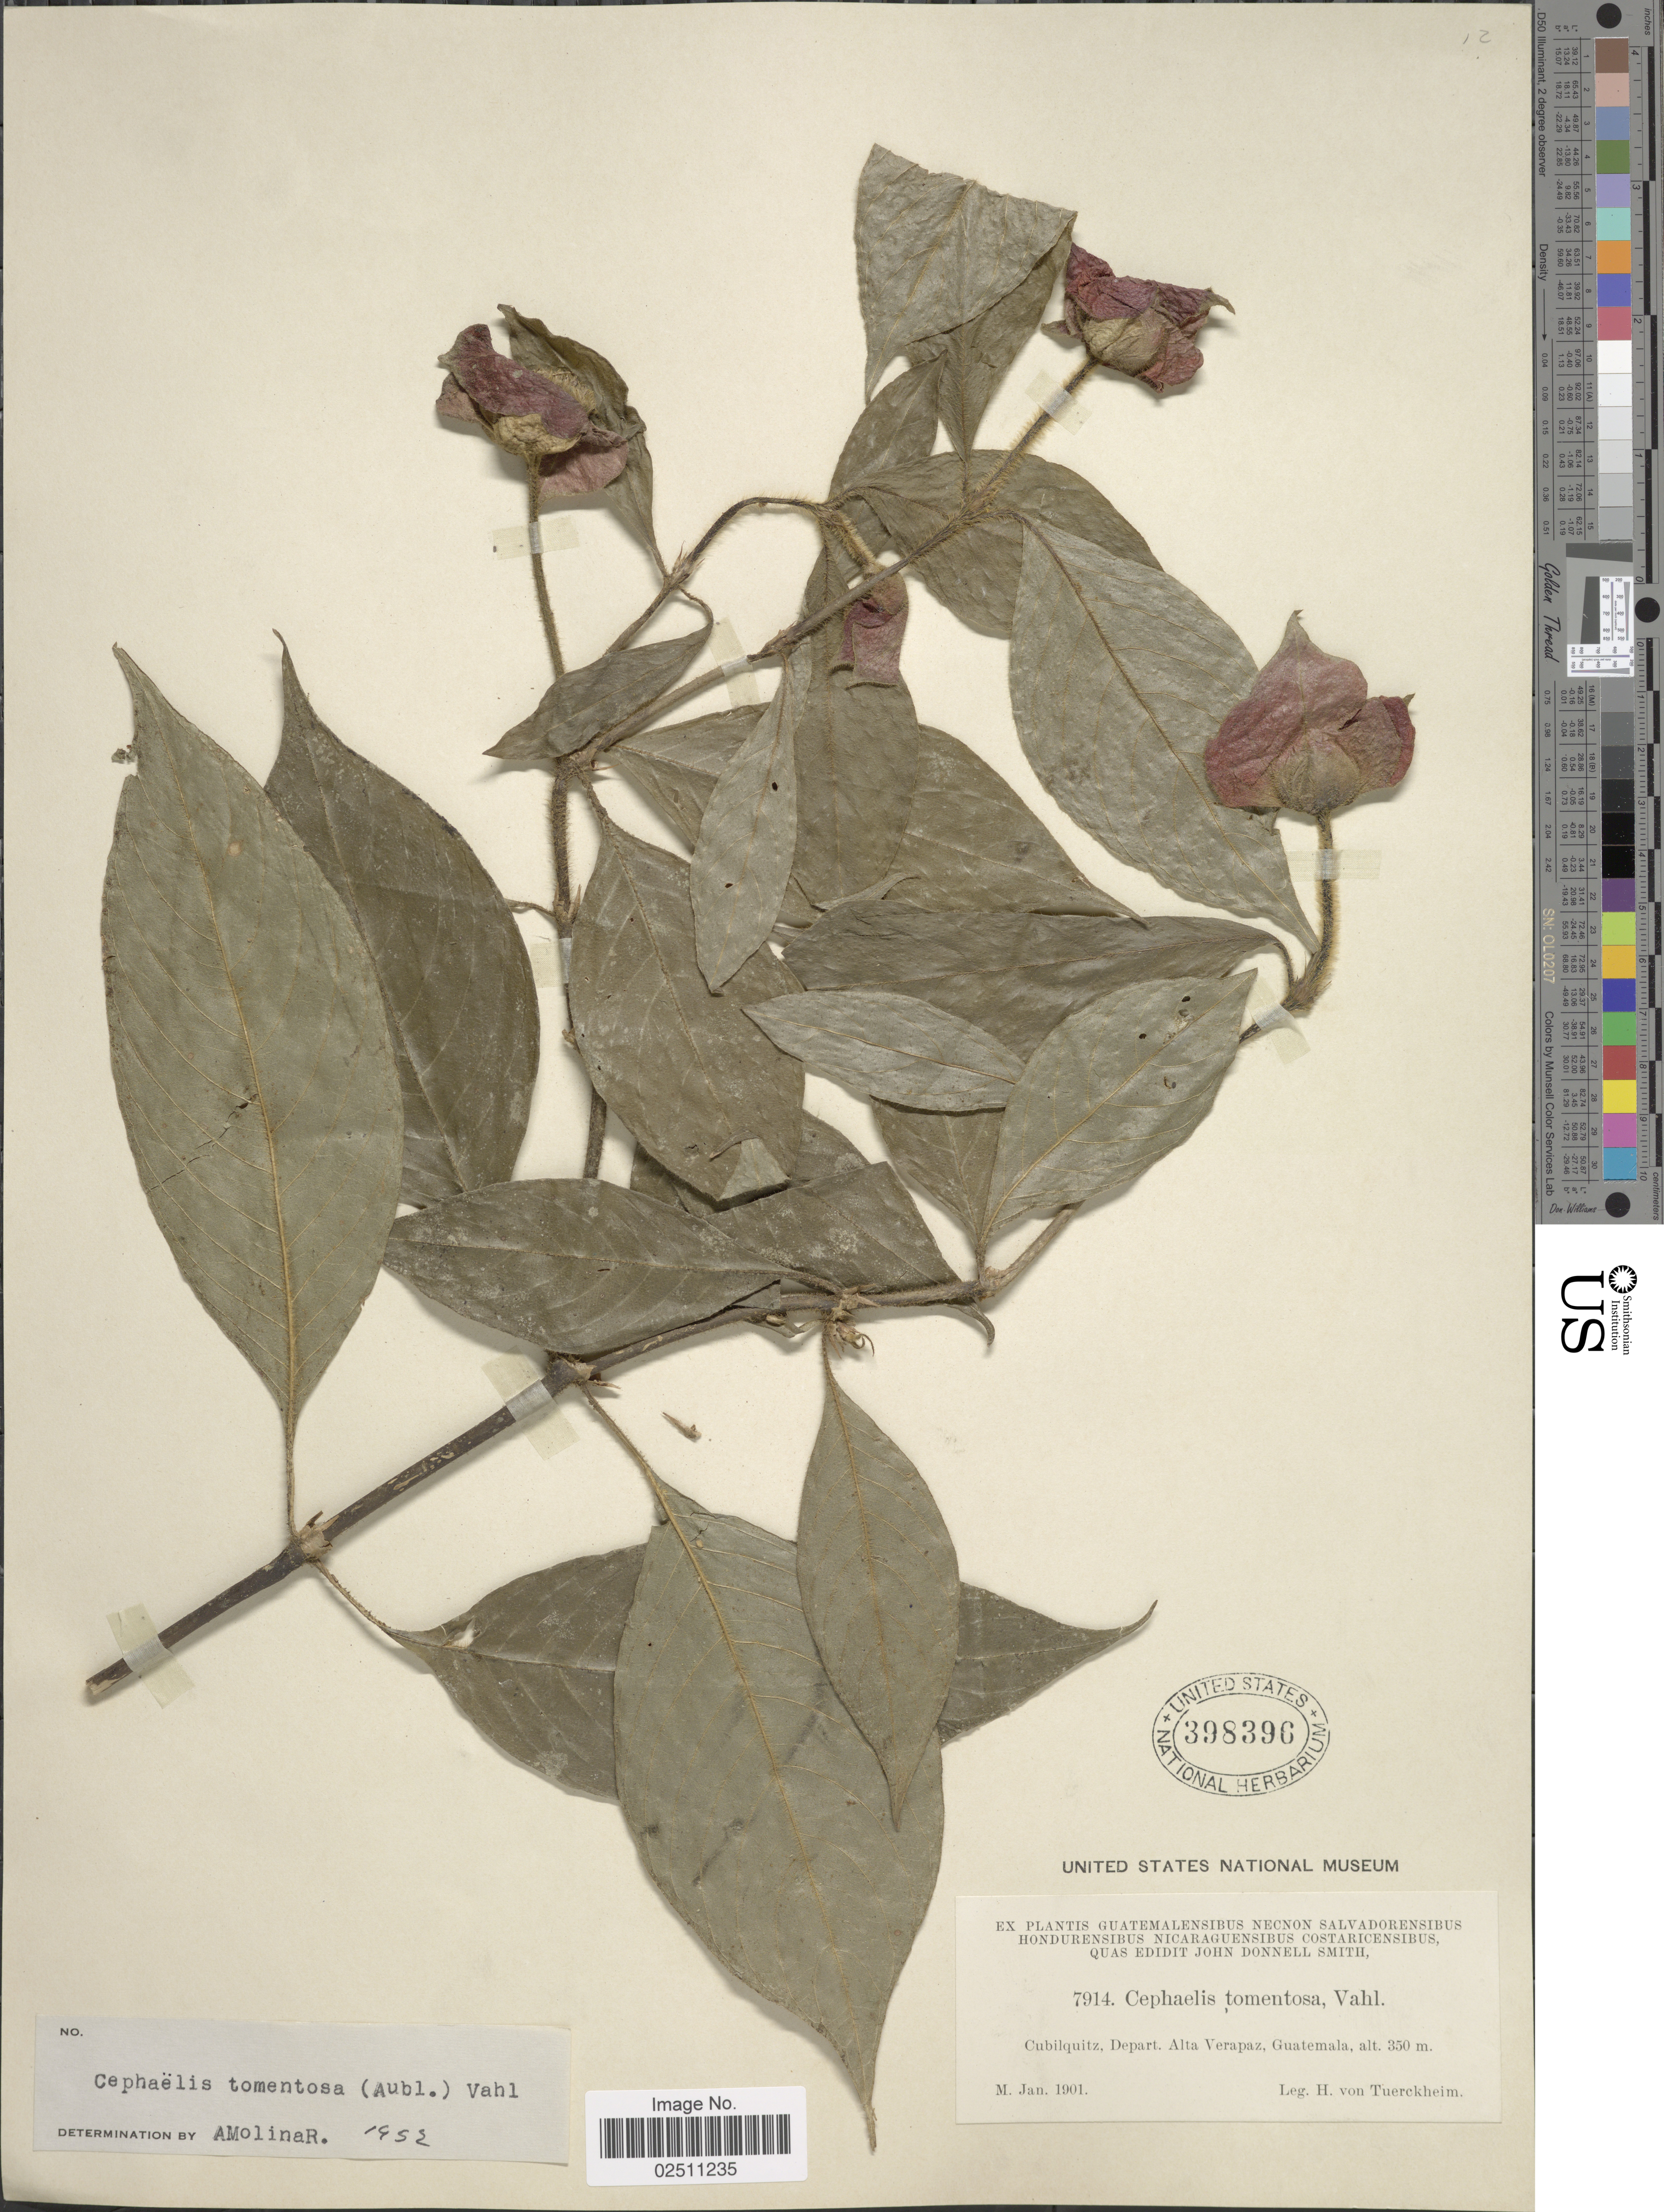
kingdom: Plantae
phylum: Tracheophyta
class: Magnoliopsida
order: Gentianales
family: Rubiaceae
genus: Psychotria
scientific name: Psychotria poeppigiana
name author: Müll. Arg.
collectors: H. von Türckheim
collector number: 7914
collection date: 1901-01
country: Guatemala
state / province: Alta Verapaz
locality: Cubilquitz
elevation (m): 350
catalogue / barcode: US 398396